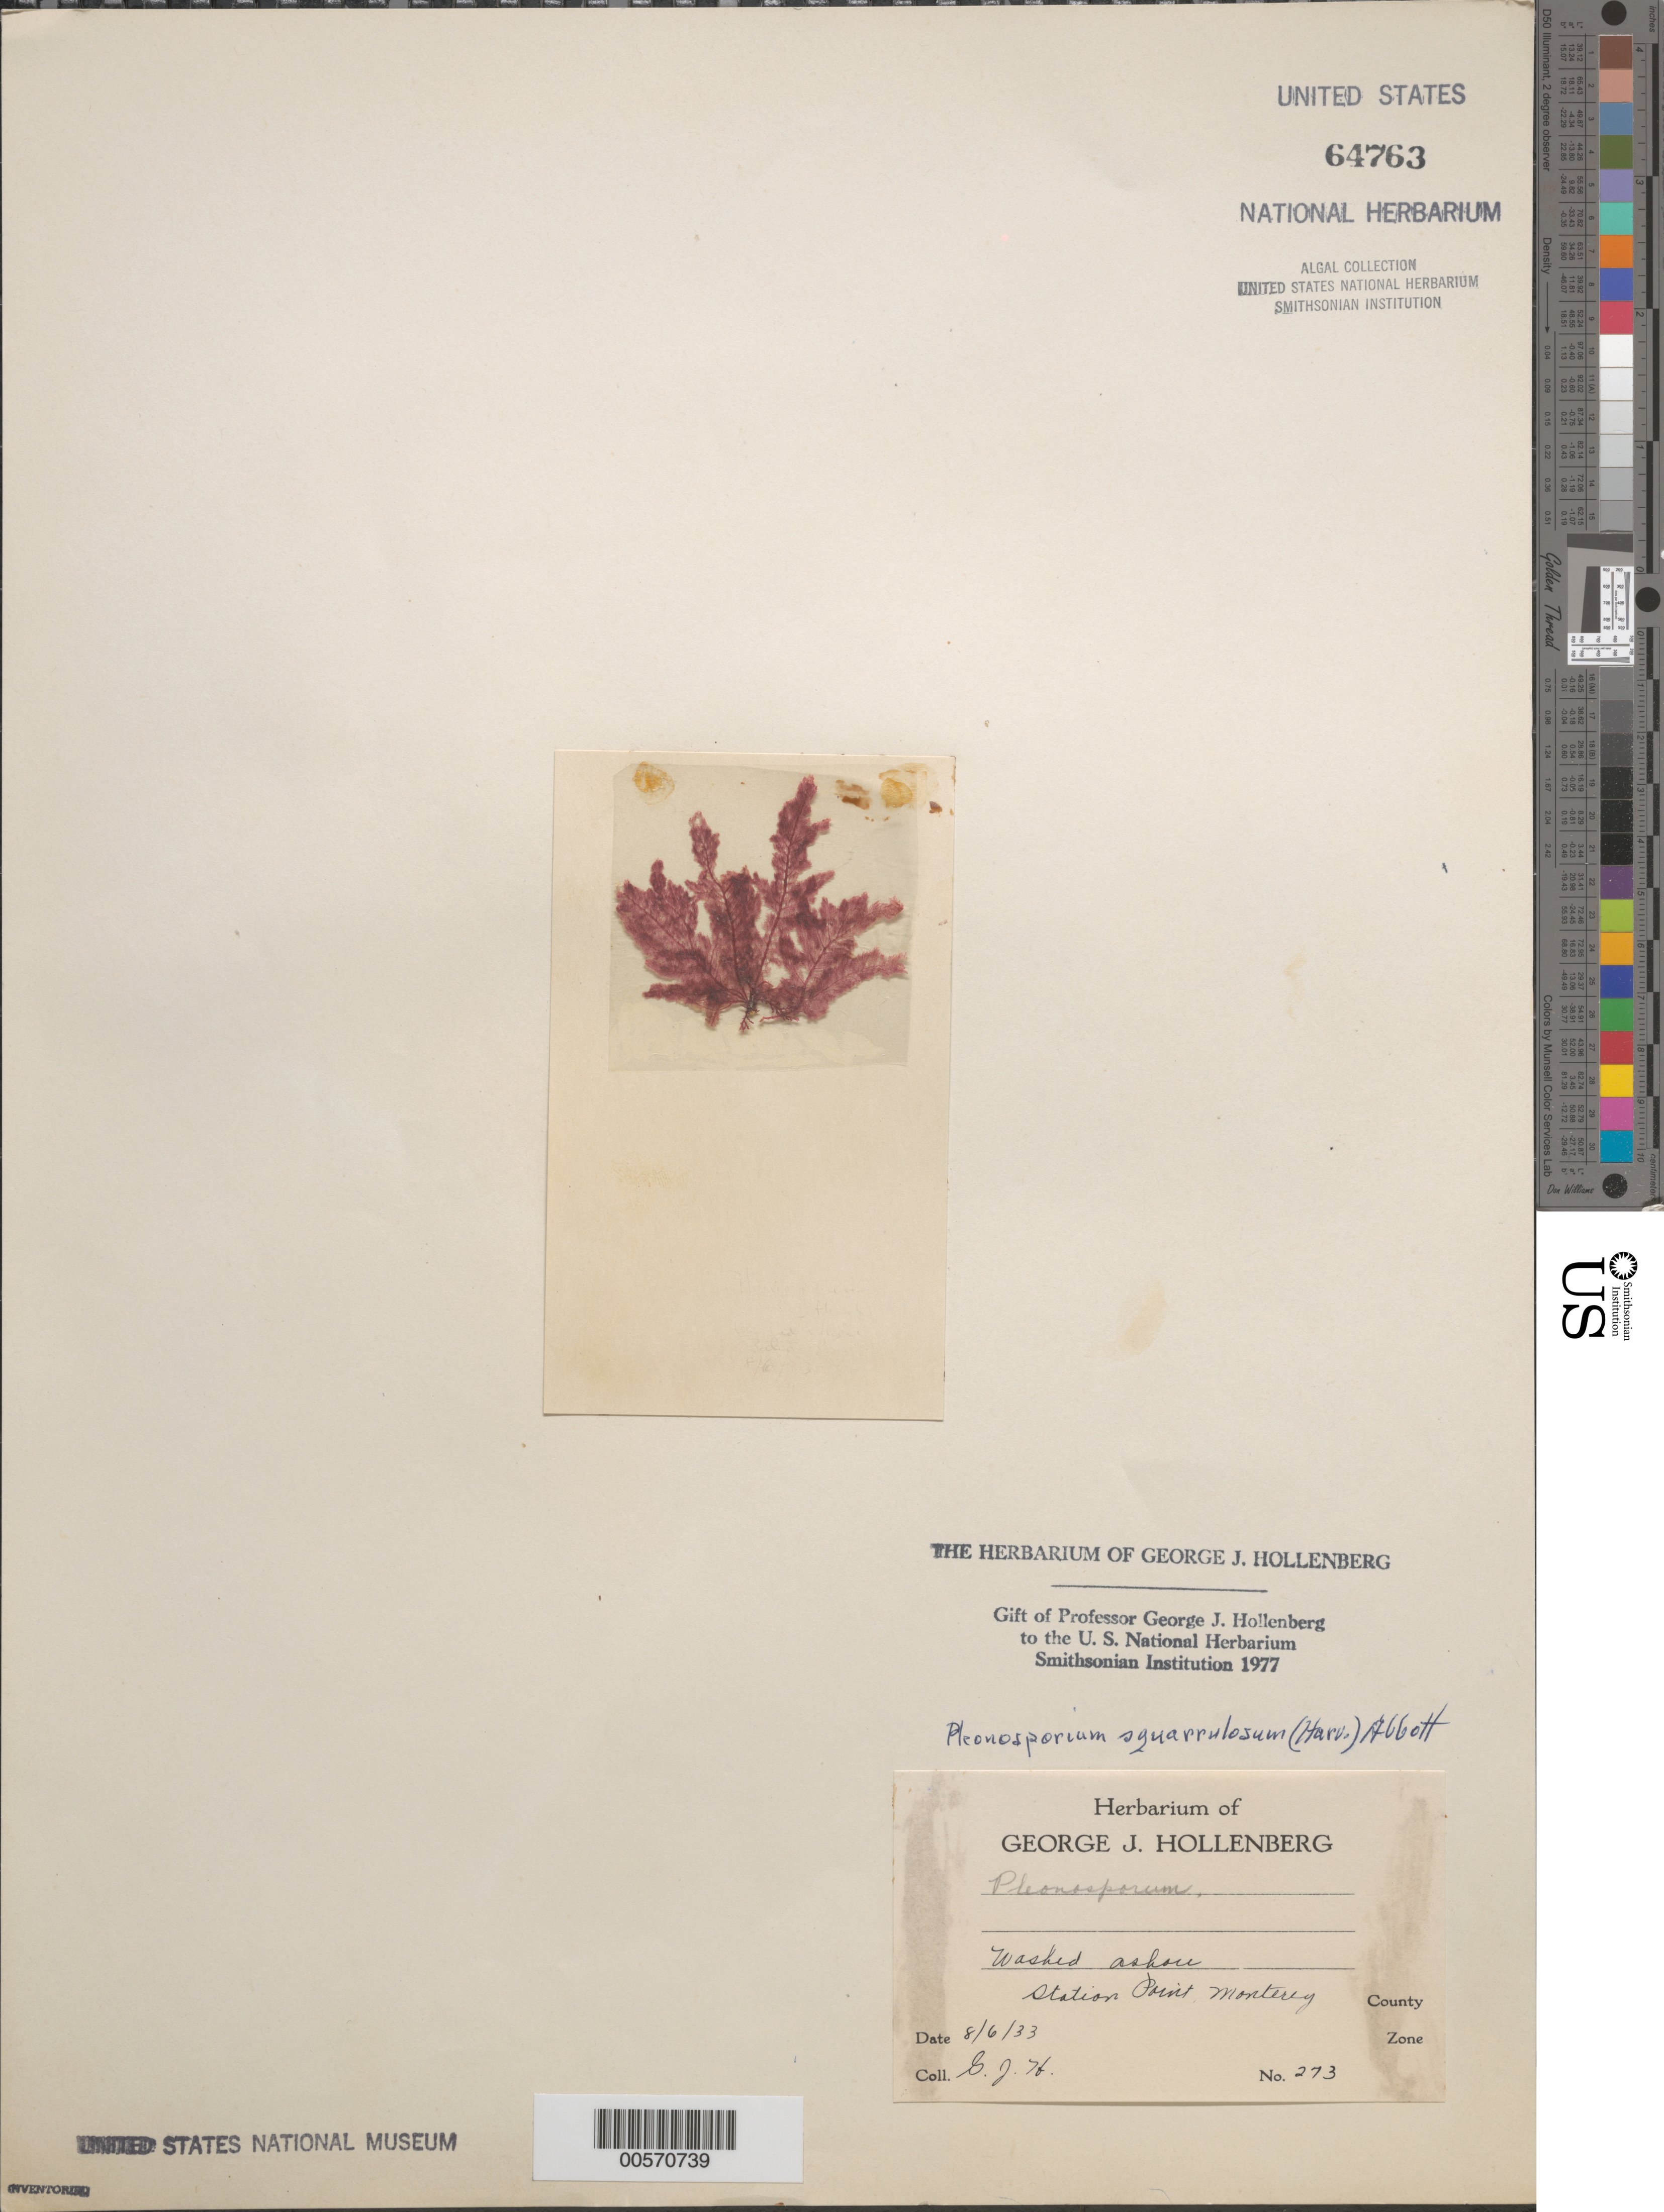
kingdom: Plantae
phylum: Rhodophyta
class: Florideophyceae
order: Ceramiales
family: Wrangeliaceae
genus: Pleonosporium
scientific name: Pleonosporium squarrulosum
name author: (Harv.) I.A. Abbott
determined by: Hollenberg, George J.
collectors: G. Hollenberg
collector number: GJH 273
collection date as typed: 06 Aug 1933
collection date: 1933-08-06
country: United States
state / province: California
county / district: Monterey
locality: Station Point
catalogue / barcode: US 64763